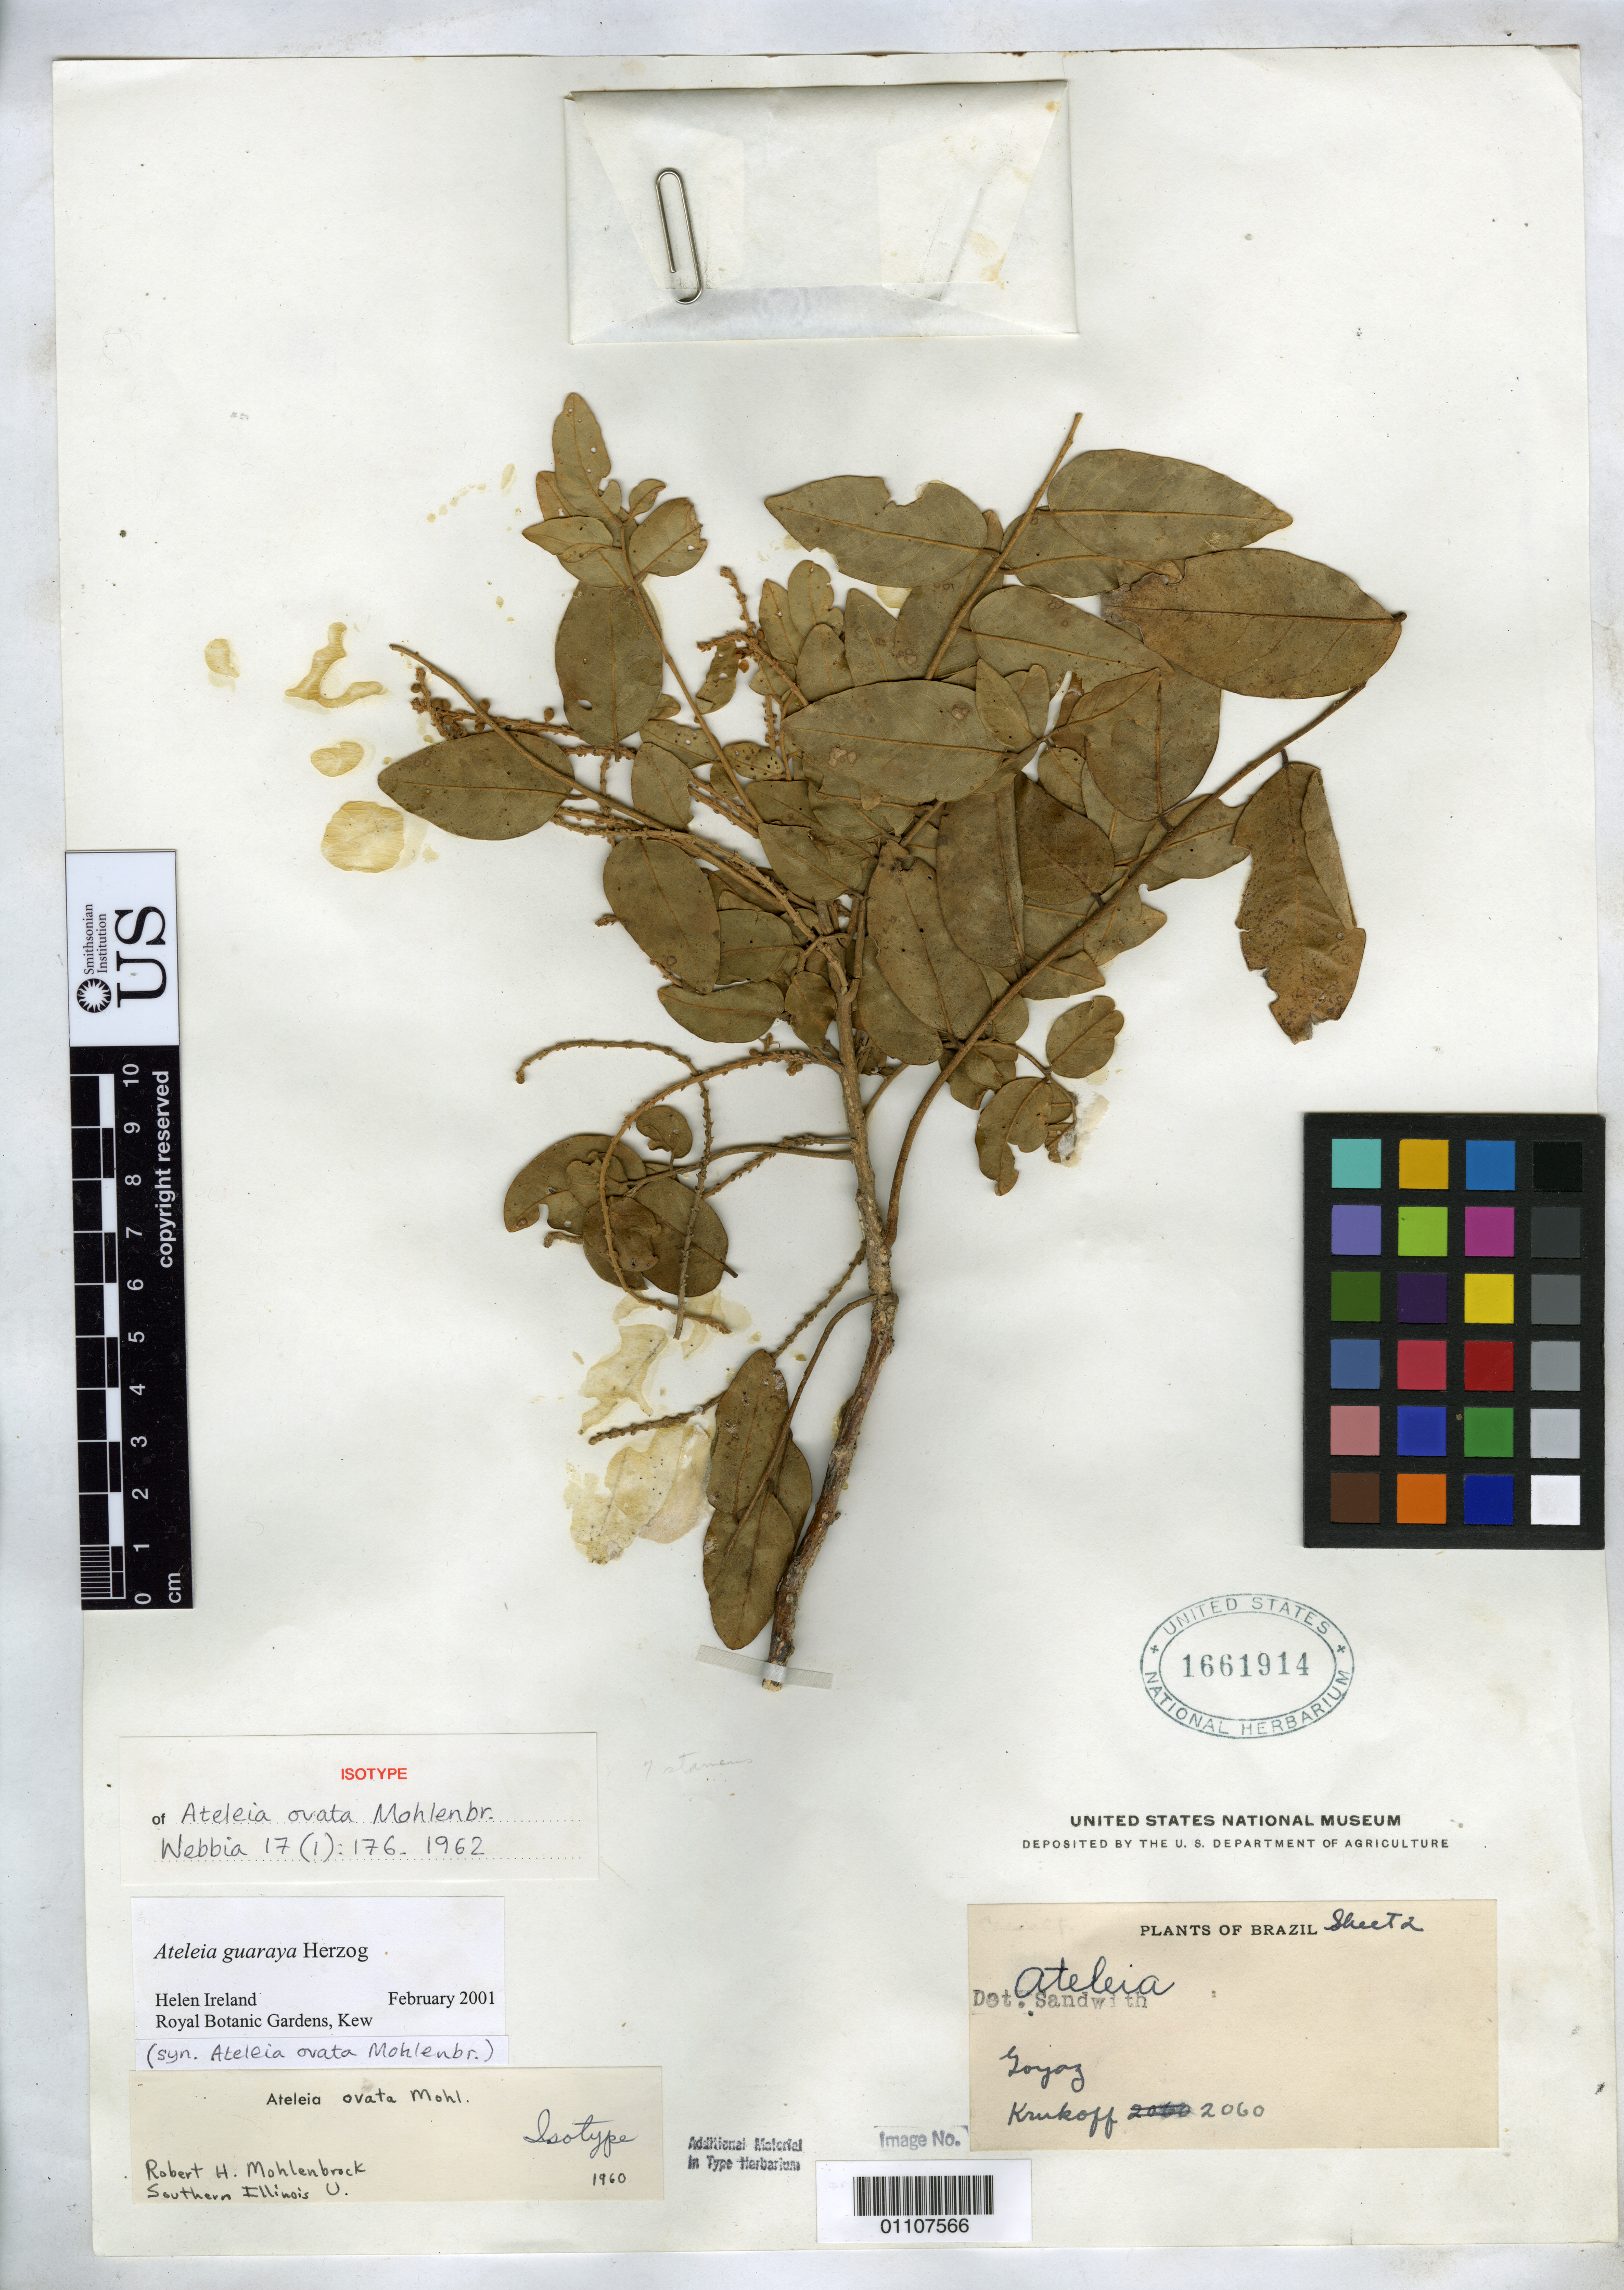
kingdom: Plantae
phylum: Tracheophyta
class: Magnoliopsida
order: Fabales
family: Fabaceae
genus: Ateleia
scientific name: Ateleia ovata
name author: Mohlenbr.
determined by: Mohlenbrock, Robert H., Jr.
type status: Isotype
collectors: B. A. Krukoff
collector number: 2060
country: Brazil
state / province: Goiás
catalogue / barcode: US 1661914